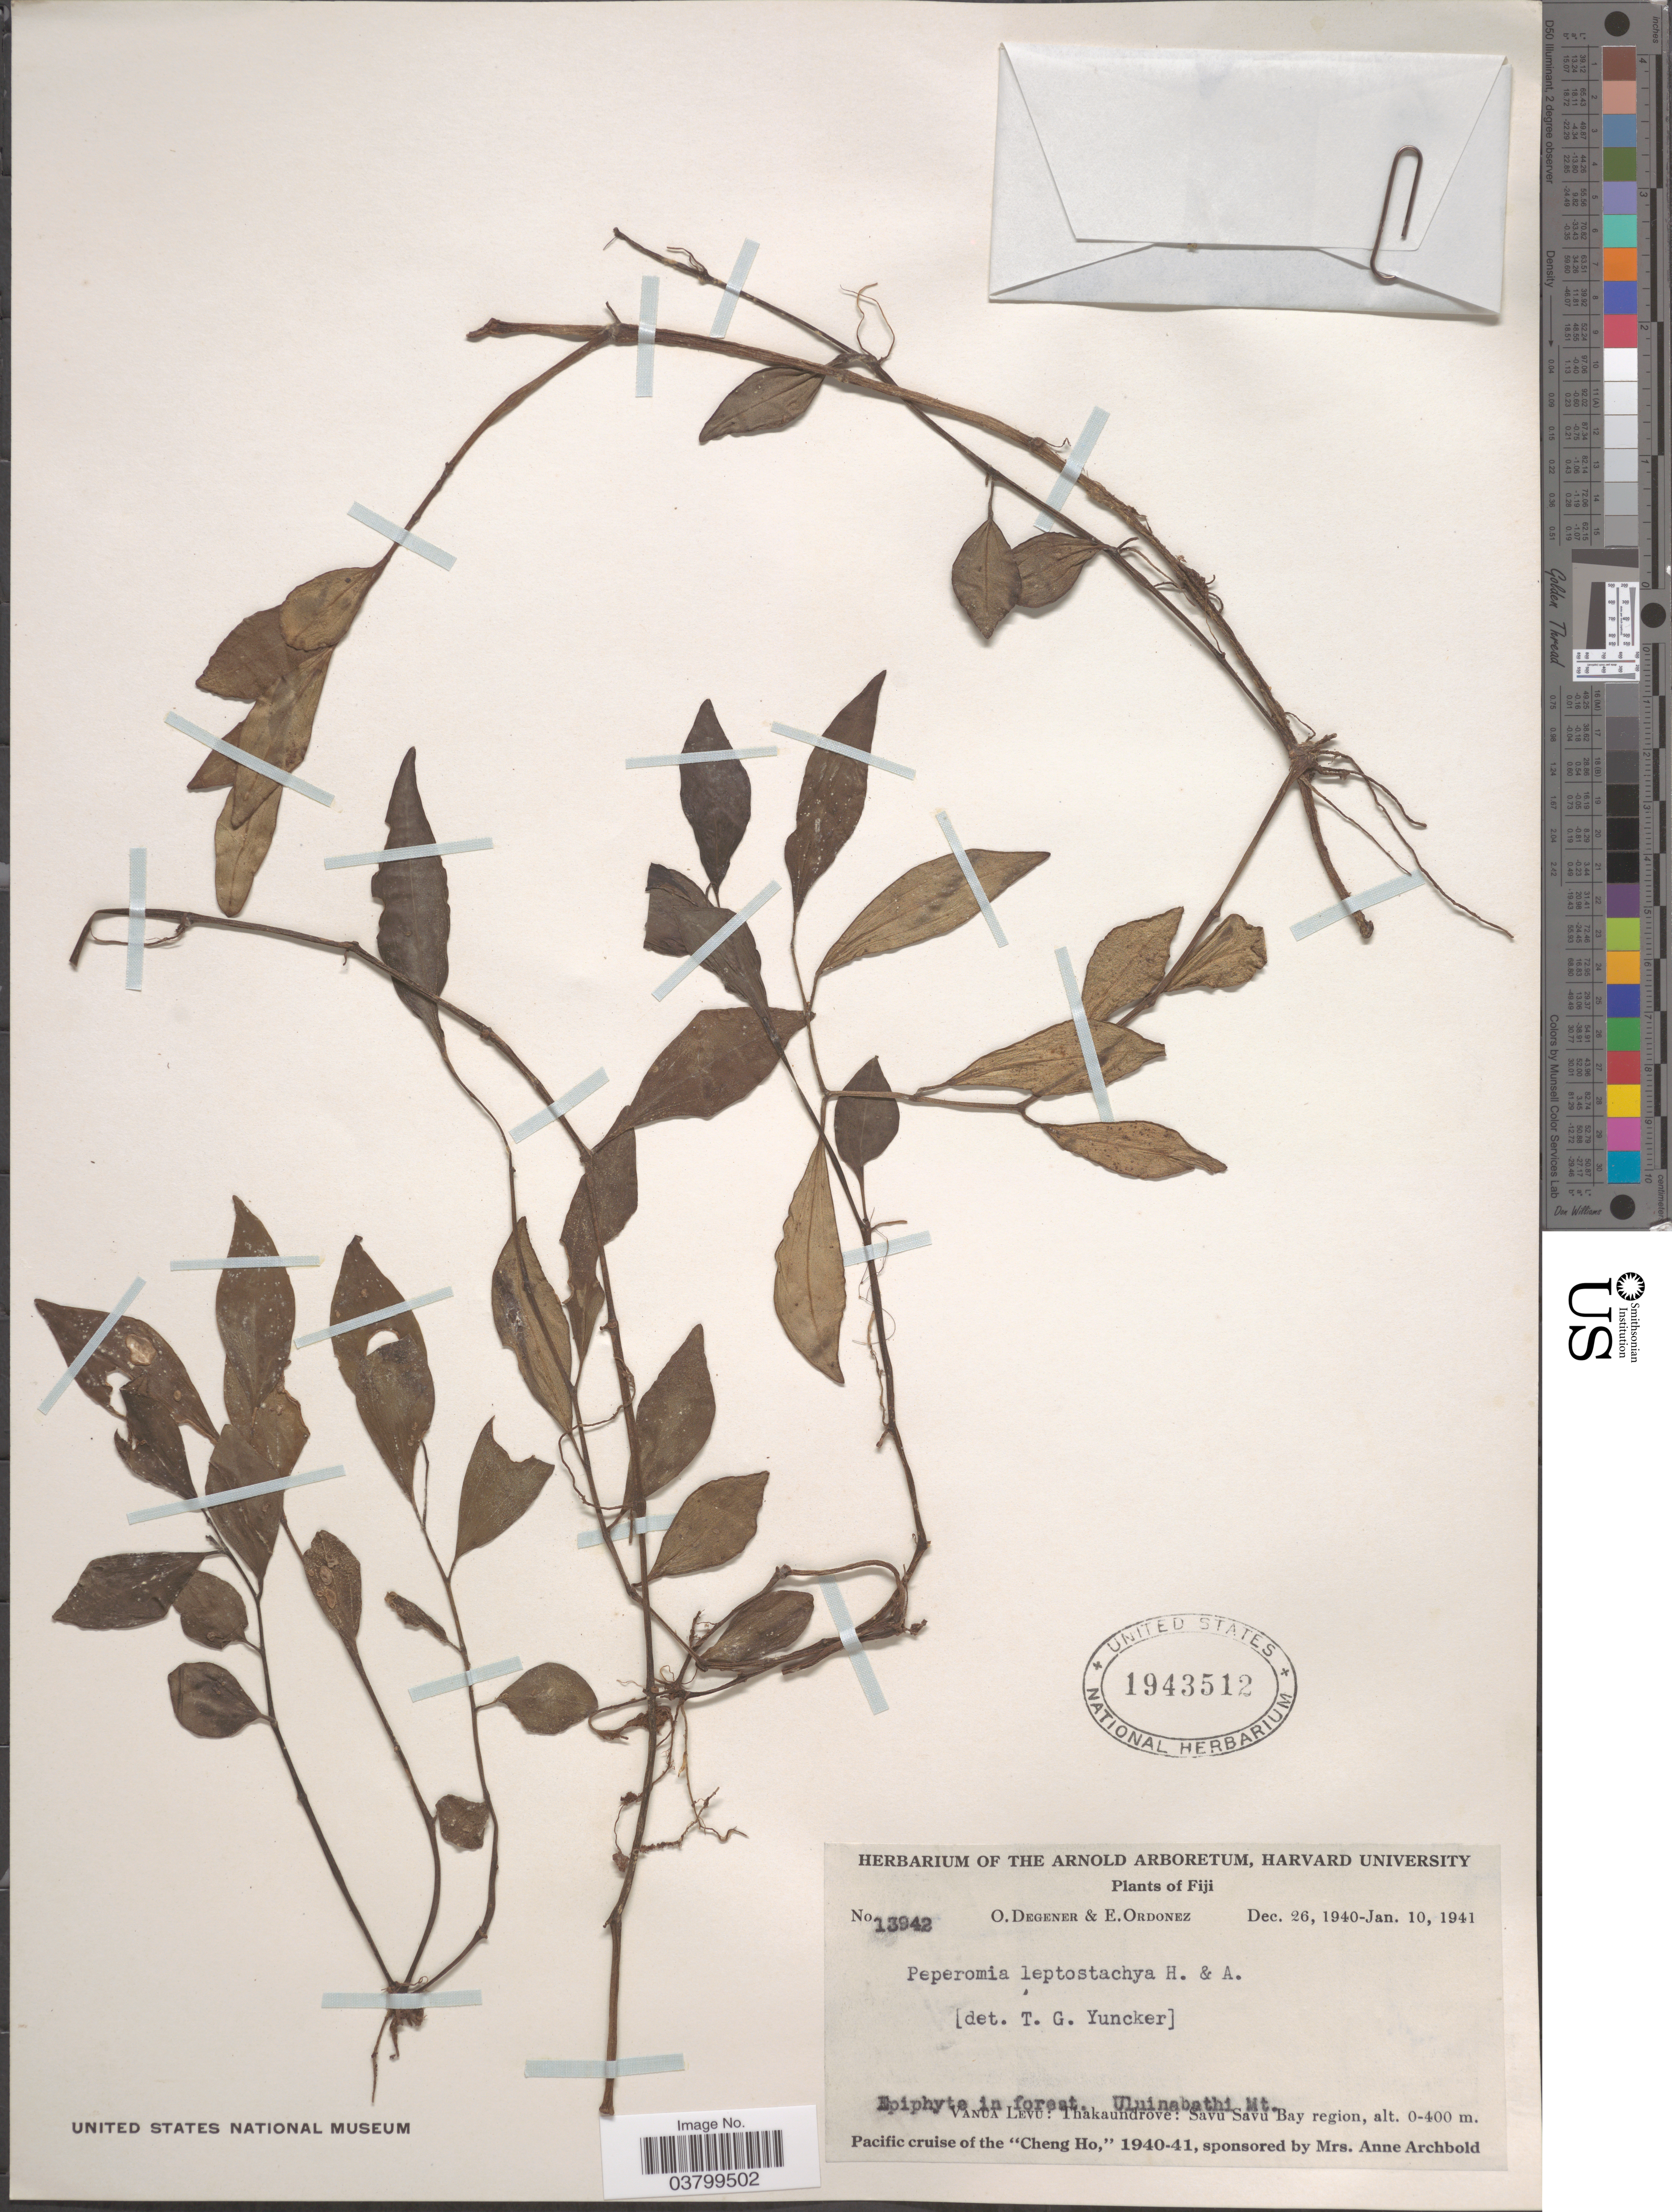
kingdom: Plantae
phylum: Tracheophyta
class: Magnoliopsida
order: Piperales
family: Piperaceae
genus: Peperomia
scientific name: Peperomia leptostachya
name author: Hook. & Arn.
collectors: O. Degener & E. Ordonez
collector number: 13942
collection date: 1941-12-26/1942-01-10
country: Fiji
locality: Vanua Levu: Thakaundrove: Sava Savu Bay region. Uluinabathi Mt.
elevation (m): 0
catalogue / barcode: US 1943512